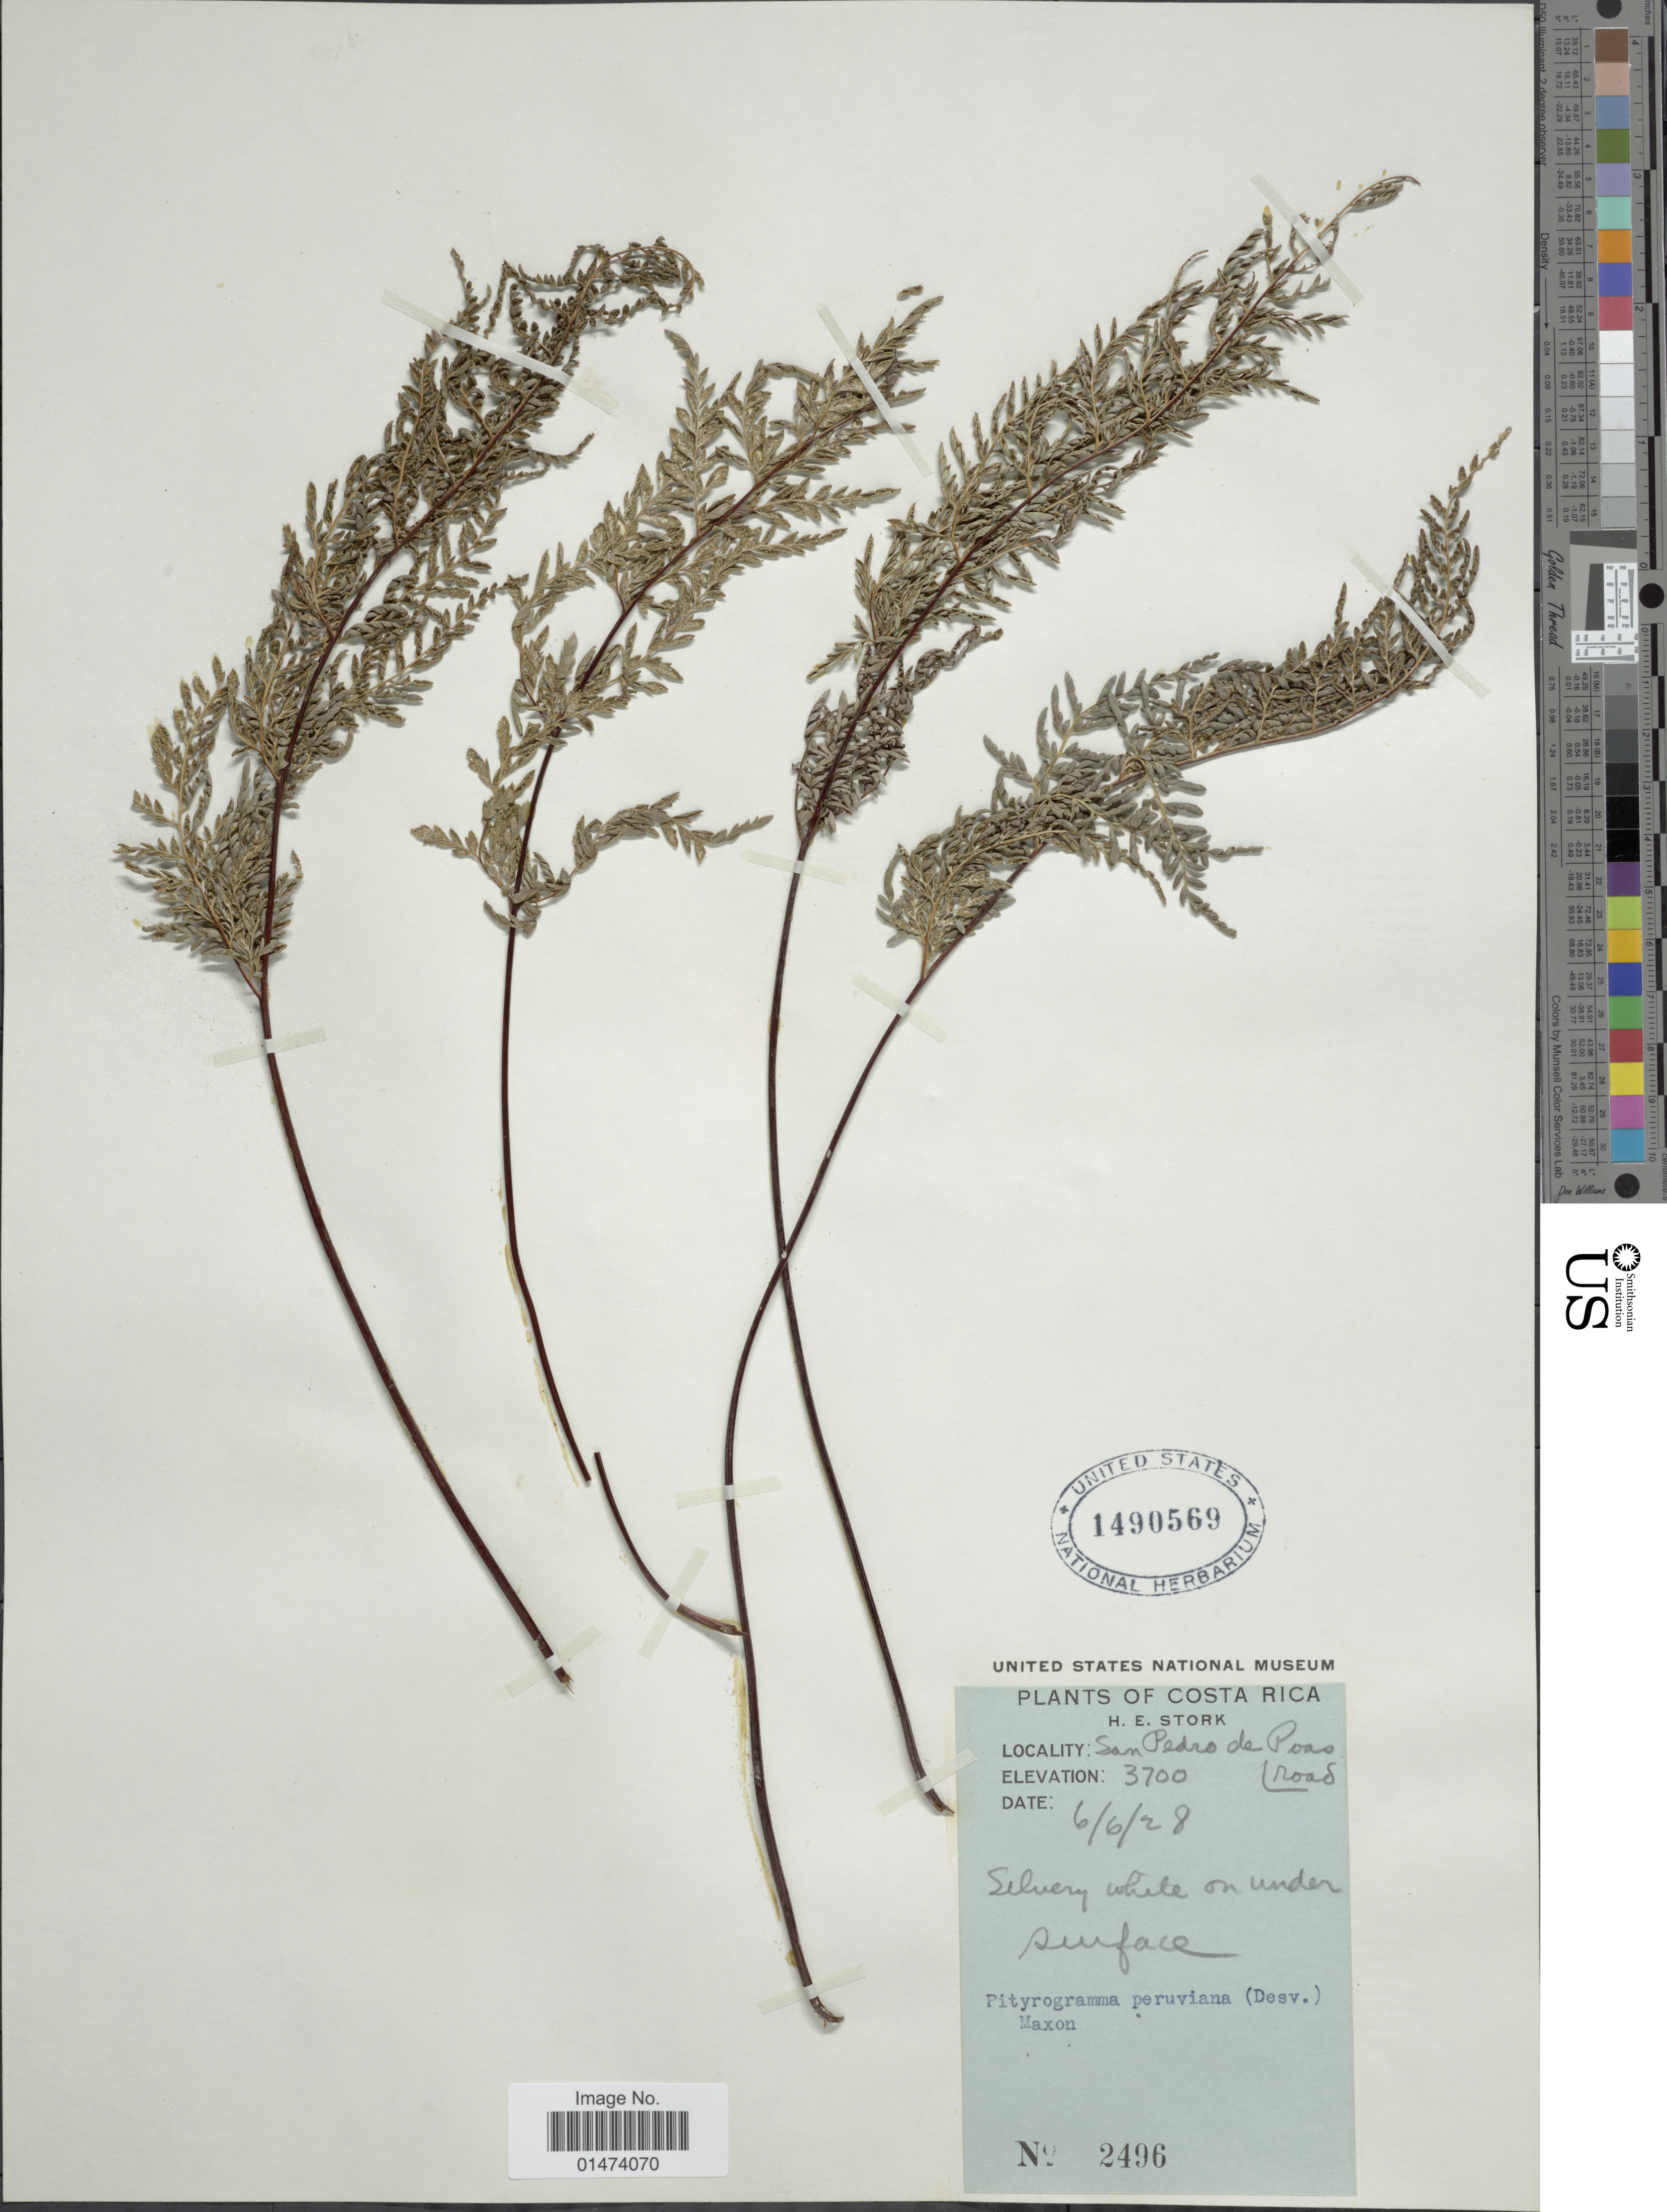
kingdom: Plantae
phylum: Tracheophyta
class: Polypodiopsida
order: Polypodiales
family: Pteridaceae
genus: Pityrogramma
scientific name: Pityrogramma dealbata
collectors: H. E. Stork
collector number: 2496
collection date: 1928-06-06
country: Costa Rica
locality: San Pedro de Poao road, silvery white on under surface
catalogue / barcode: US 1490569